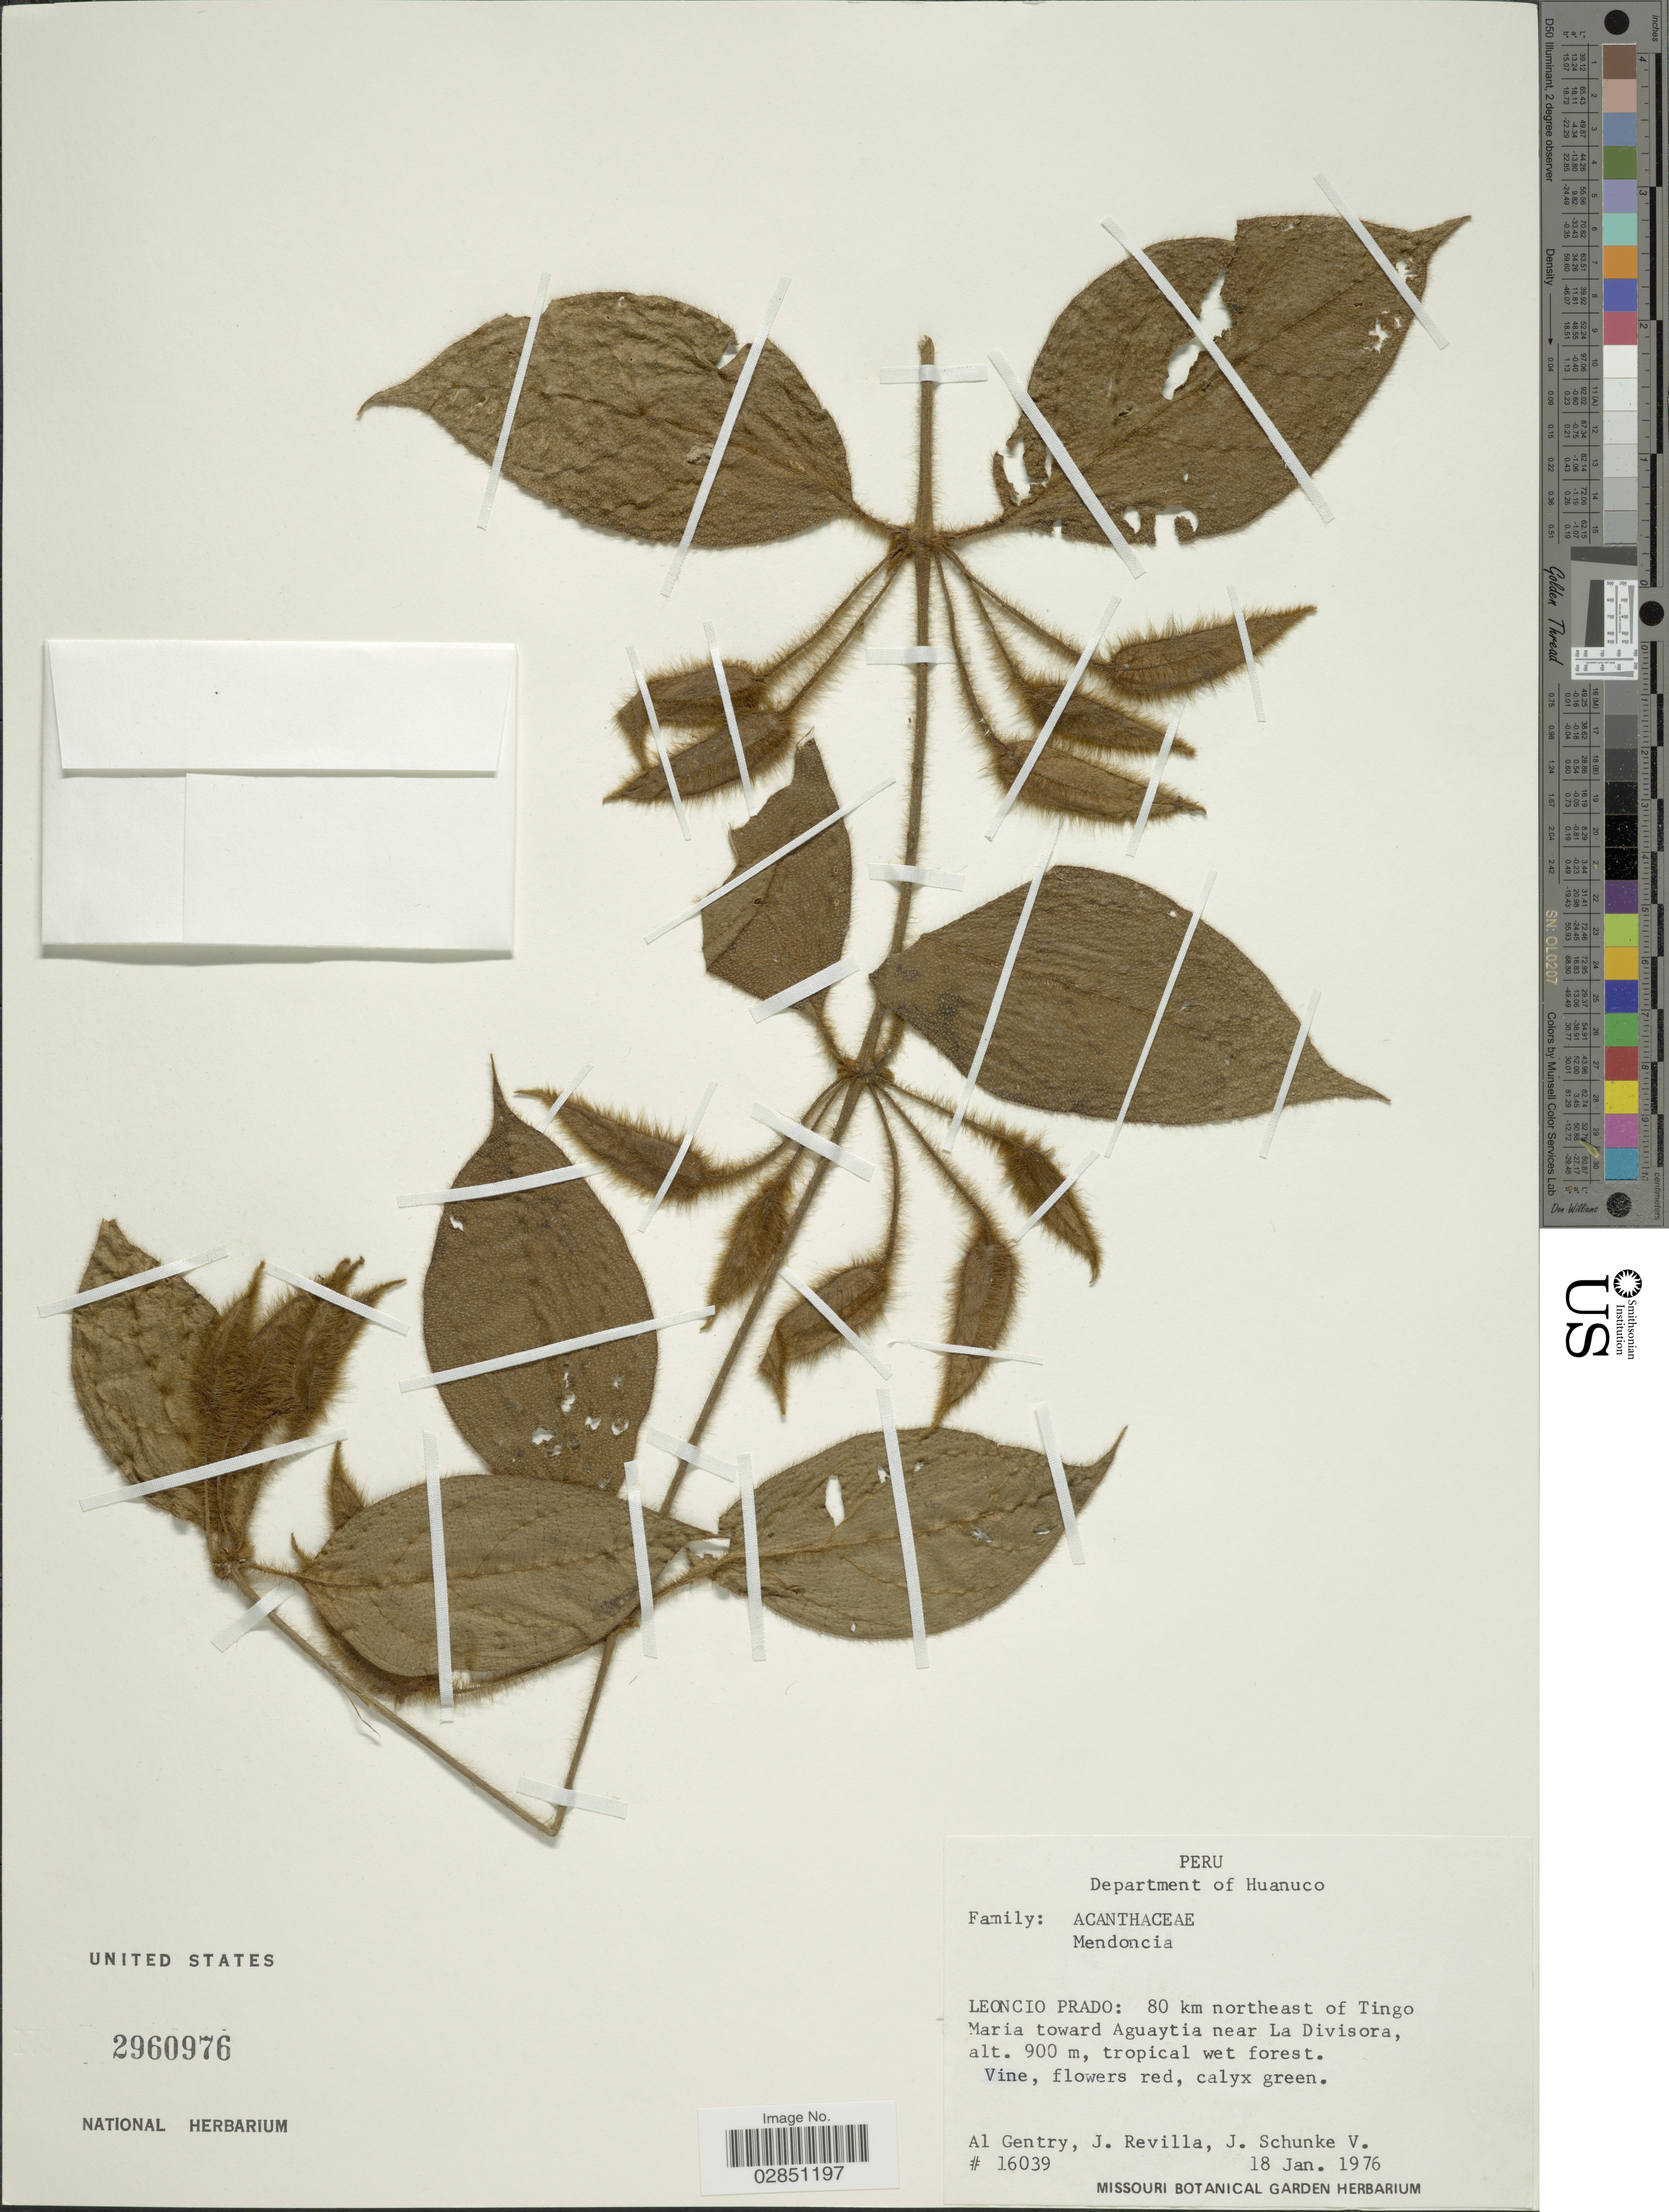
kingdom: Plantae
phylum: Tracheophyta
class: Magnoliopsida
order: Lamiales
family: Acanthaceae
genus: Mendoncia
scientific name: Mendoncia lindavii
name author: Rusby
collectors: A. H. Gentry, J. Revilla & J. Schunke Vigo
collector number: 16039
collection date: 1976-01-18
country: Peru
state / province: Huánuco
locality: Department of Huanuco. Leoncio Prado: 80 km northeast of Tingo Maria toward Aguaytia near La Divisora.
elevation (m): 900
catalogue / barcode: US 2960976